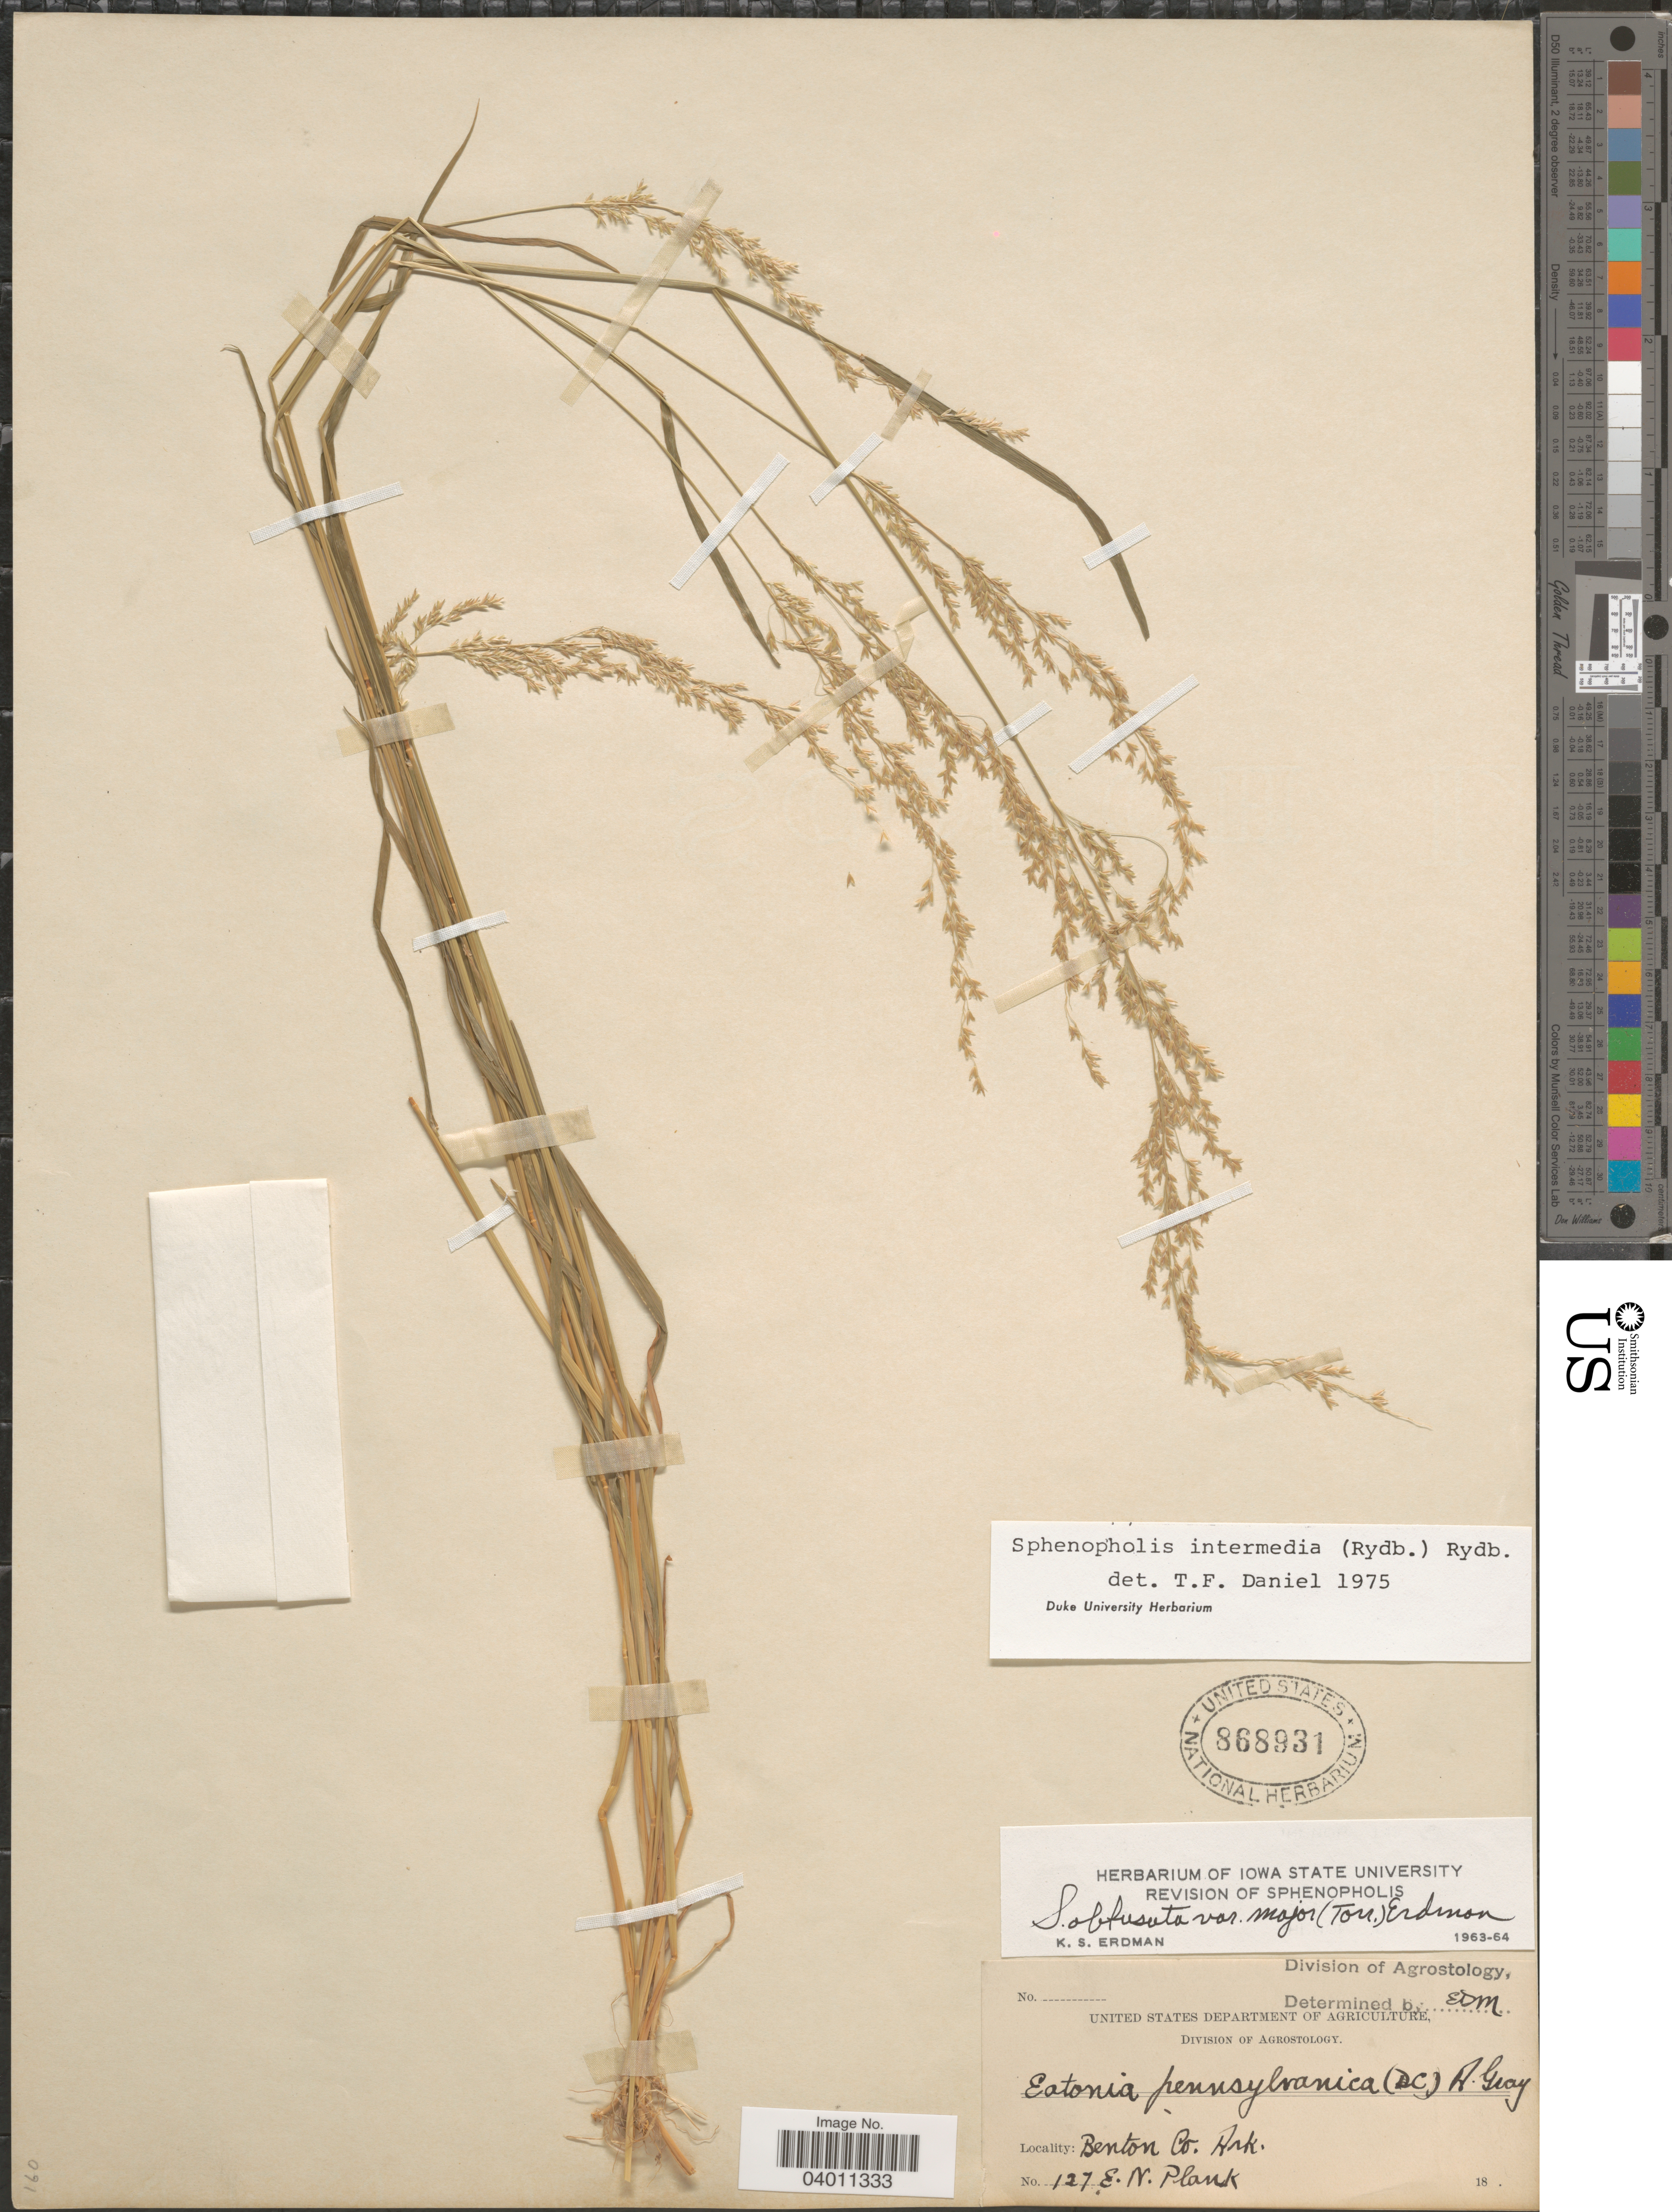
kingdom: Plantae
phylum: Tracheophyta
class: Liliopsida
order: Poales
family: Poaceae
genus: Sphenopholis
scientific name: Sphenopholis intermedia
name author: (Rydb.) Rydb.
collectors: E. Plank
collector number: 127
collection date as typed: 18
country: United States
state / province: Arkansas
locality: Benton Co.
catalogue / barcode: US 868931